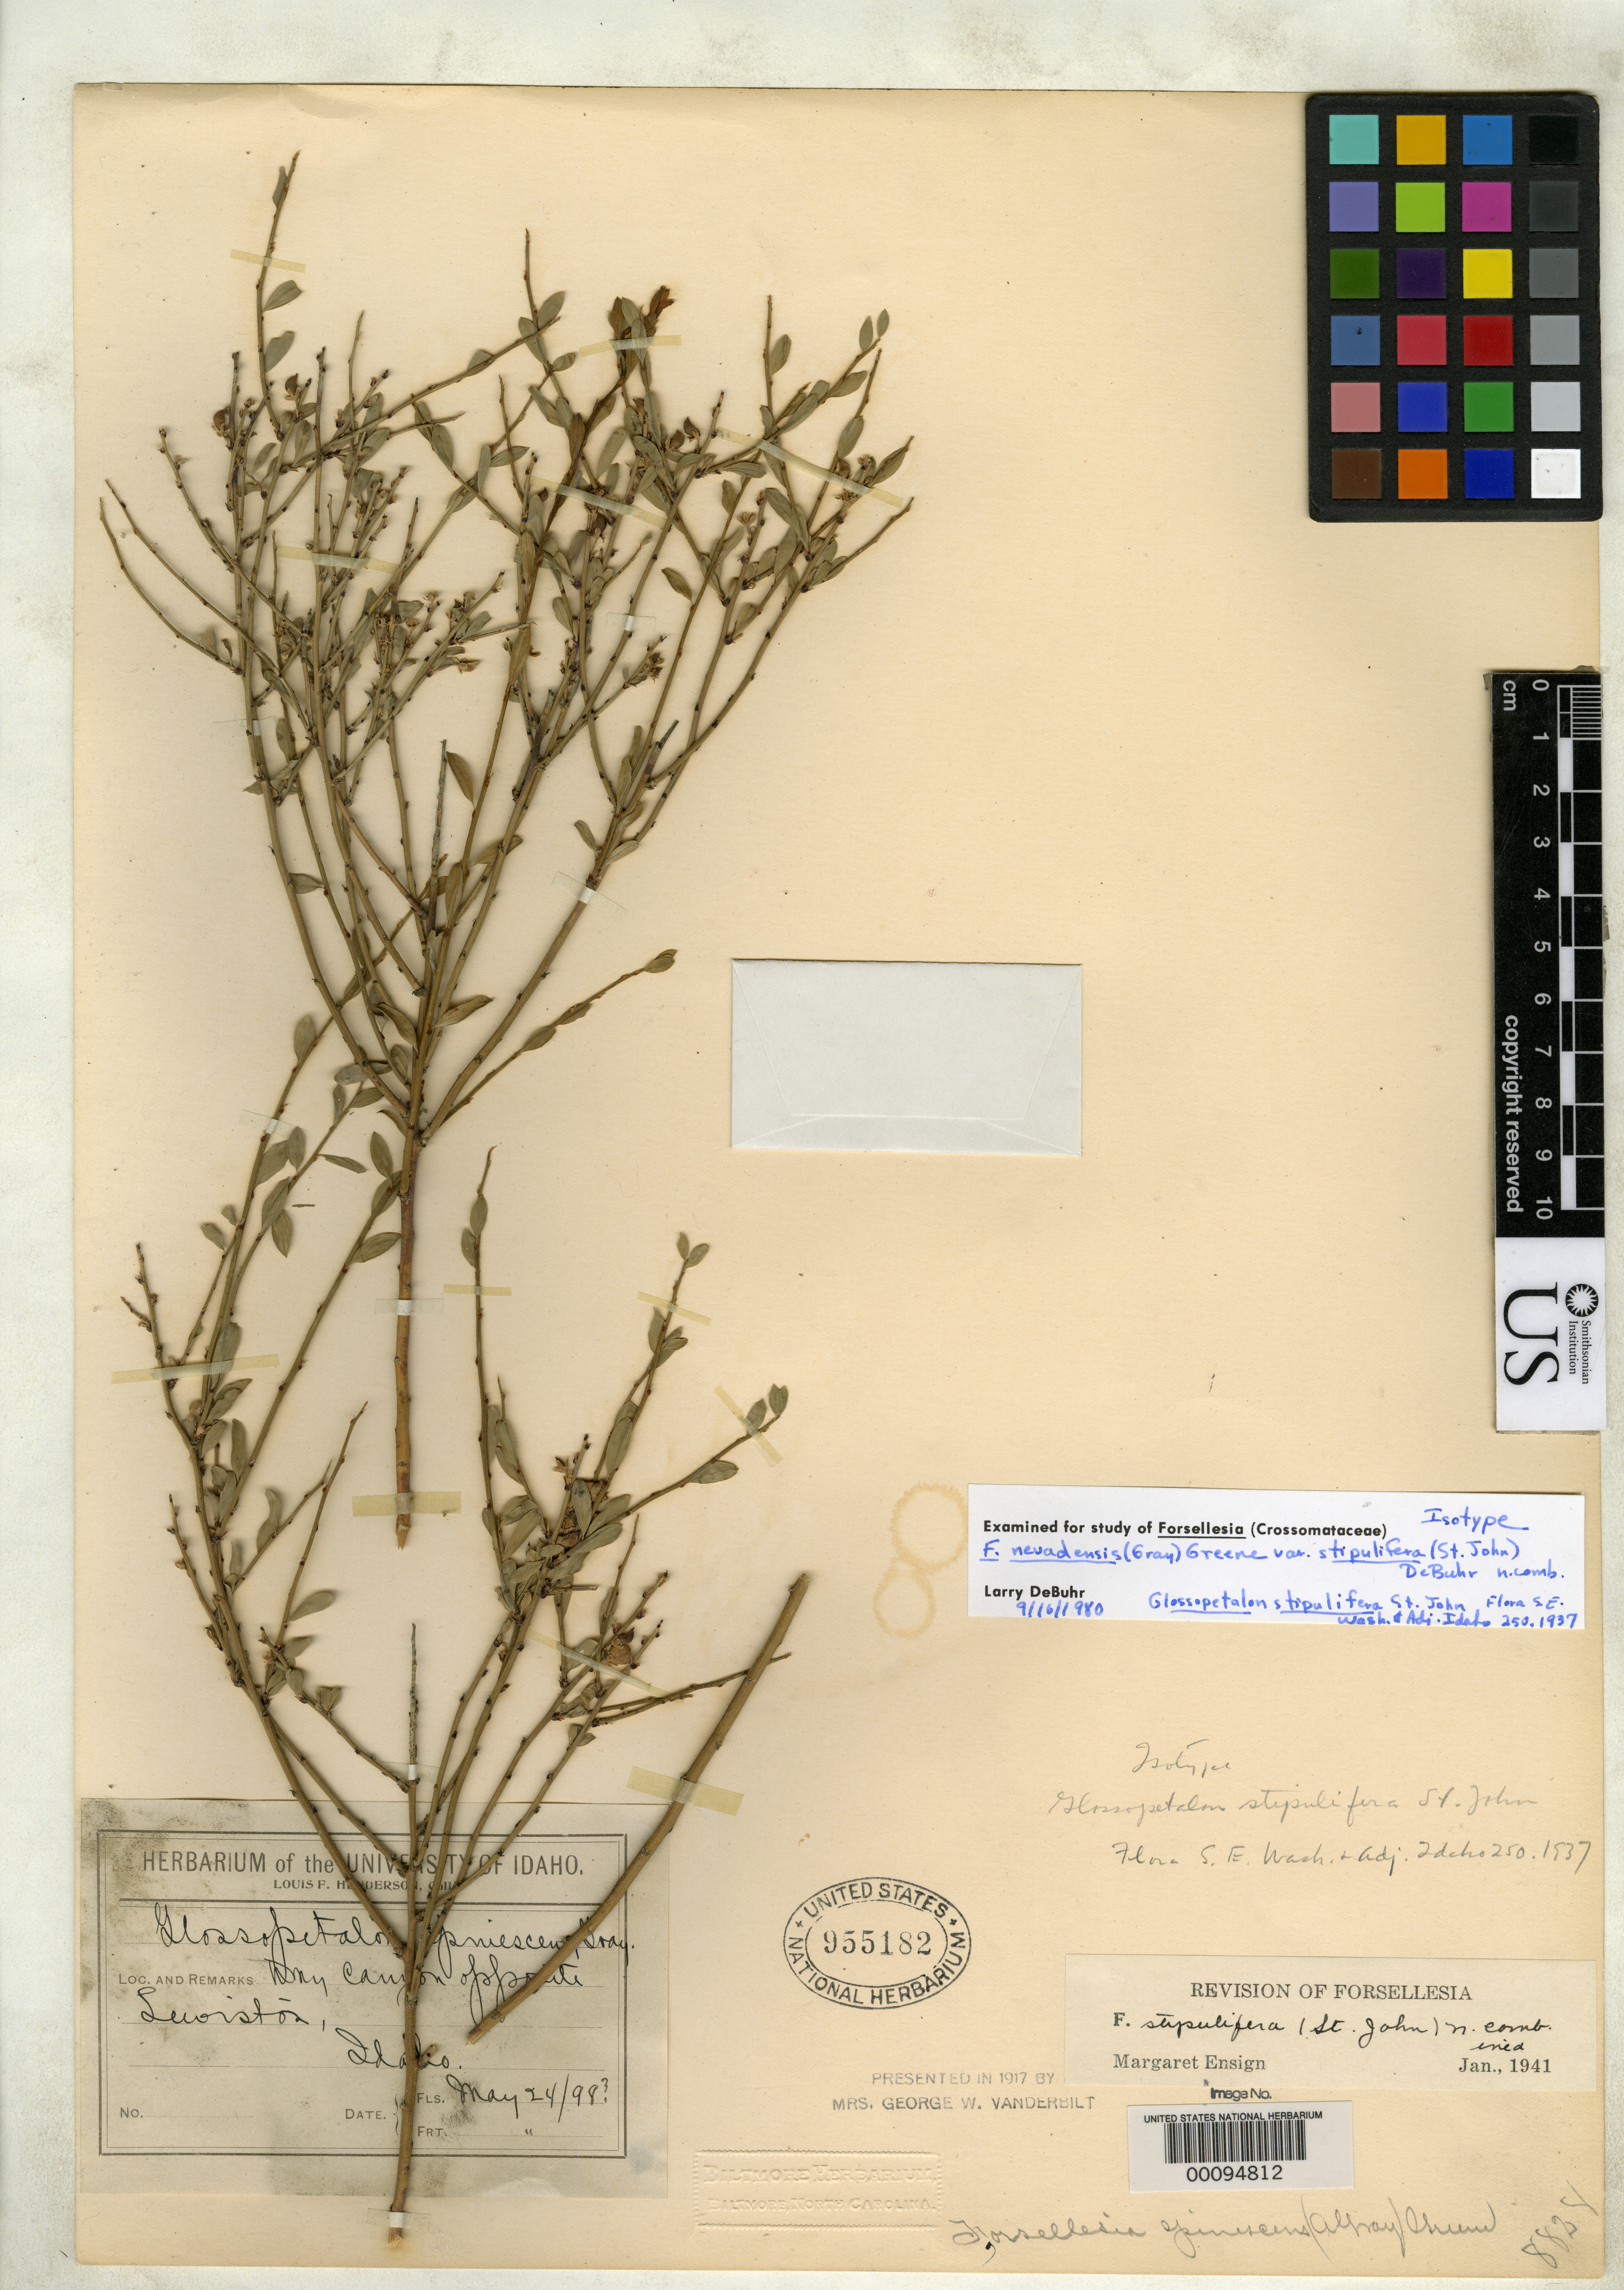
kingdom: Plantae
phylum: Tracheophyta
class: Magnoliopsida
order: Crossosomatales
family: Crossosomataceae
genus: Glossopetalon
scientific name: Glossopetalon stipulifera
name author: H. St. John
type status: Isotype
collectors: L. F. Henderson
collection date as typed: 24 May 1898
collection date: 1898-05-24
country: United States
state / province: Idaho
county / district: Nez Perce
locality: Lewiston.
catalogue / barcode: US 955182